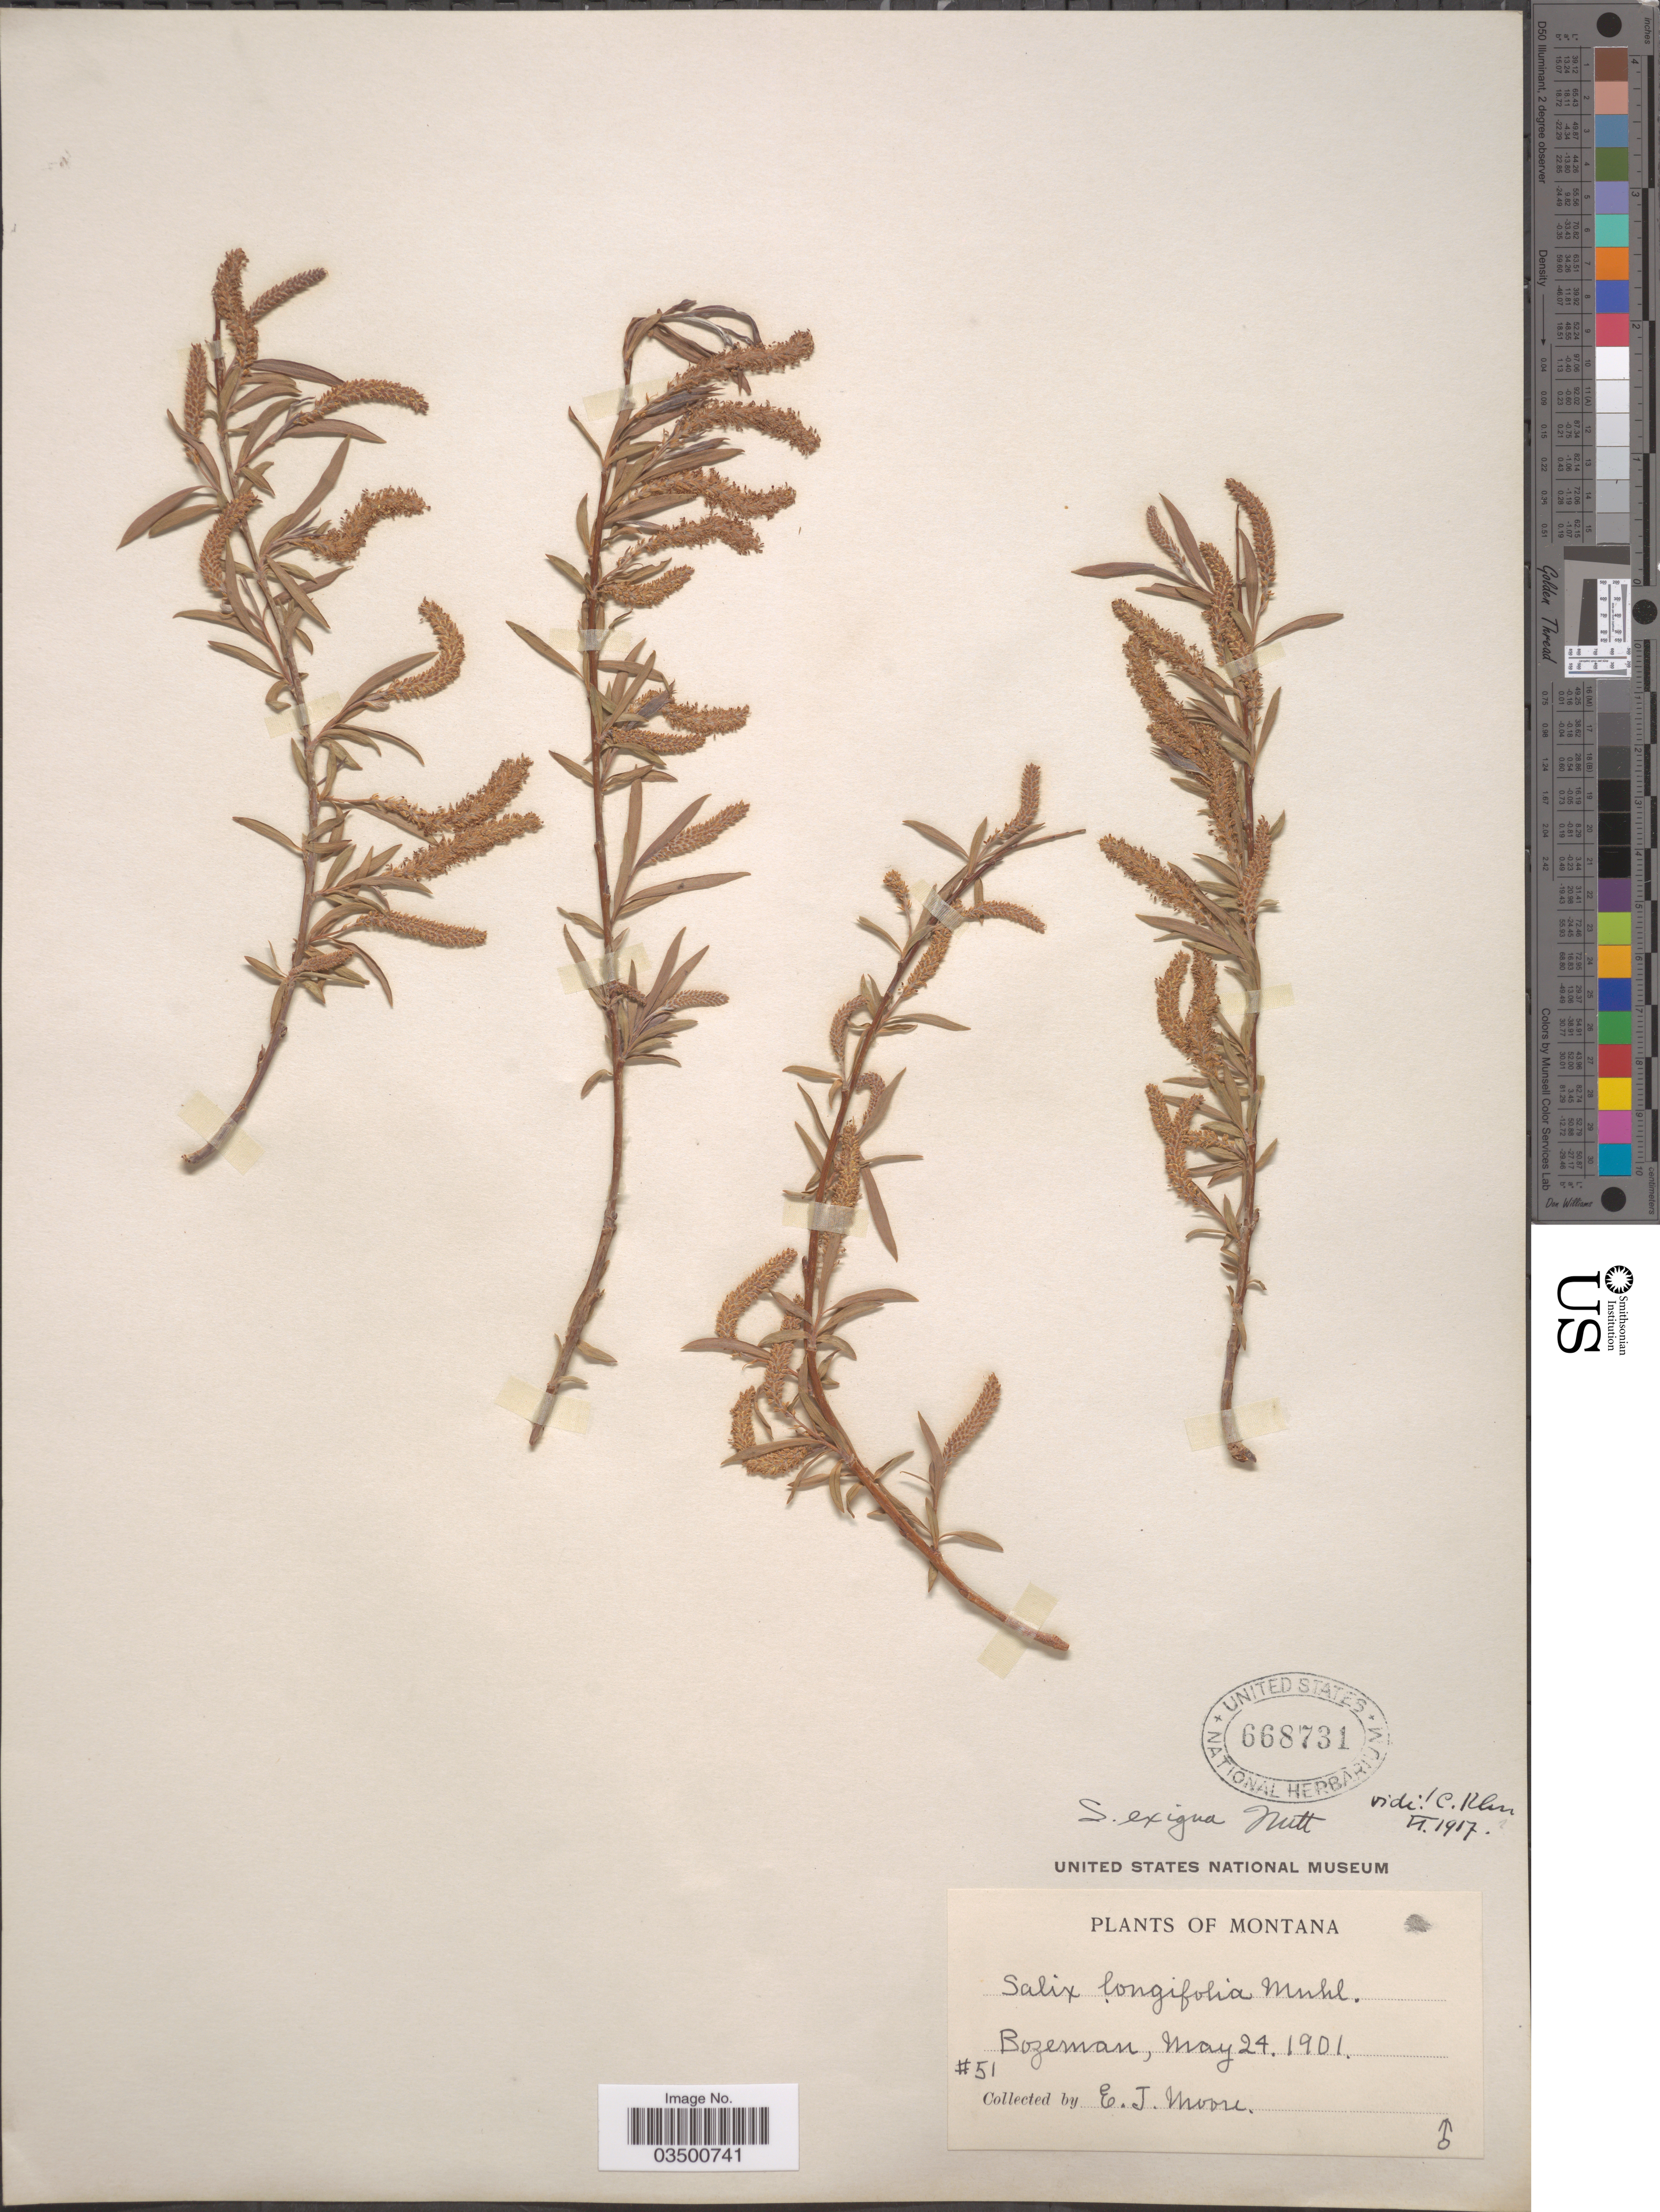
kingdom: Plantae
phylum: Tracheophyta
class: Magnoliopsida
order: Malpighiales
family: Salicaceae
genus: Salix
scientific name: Salix interior var. pedicellata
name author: (Andersson) C.R. Ball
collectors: E. Moore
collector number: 51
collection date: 1901-05-24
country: United States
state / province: Montana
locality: Bozeman.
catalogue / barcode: US 668731